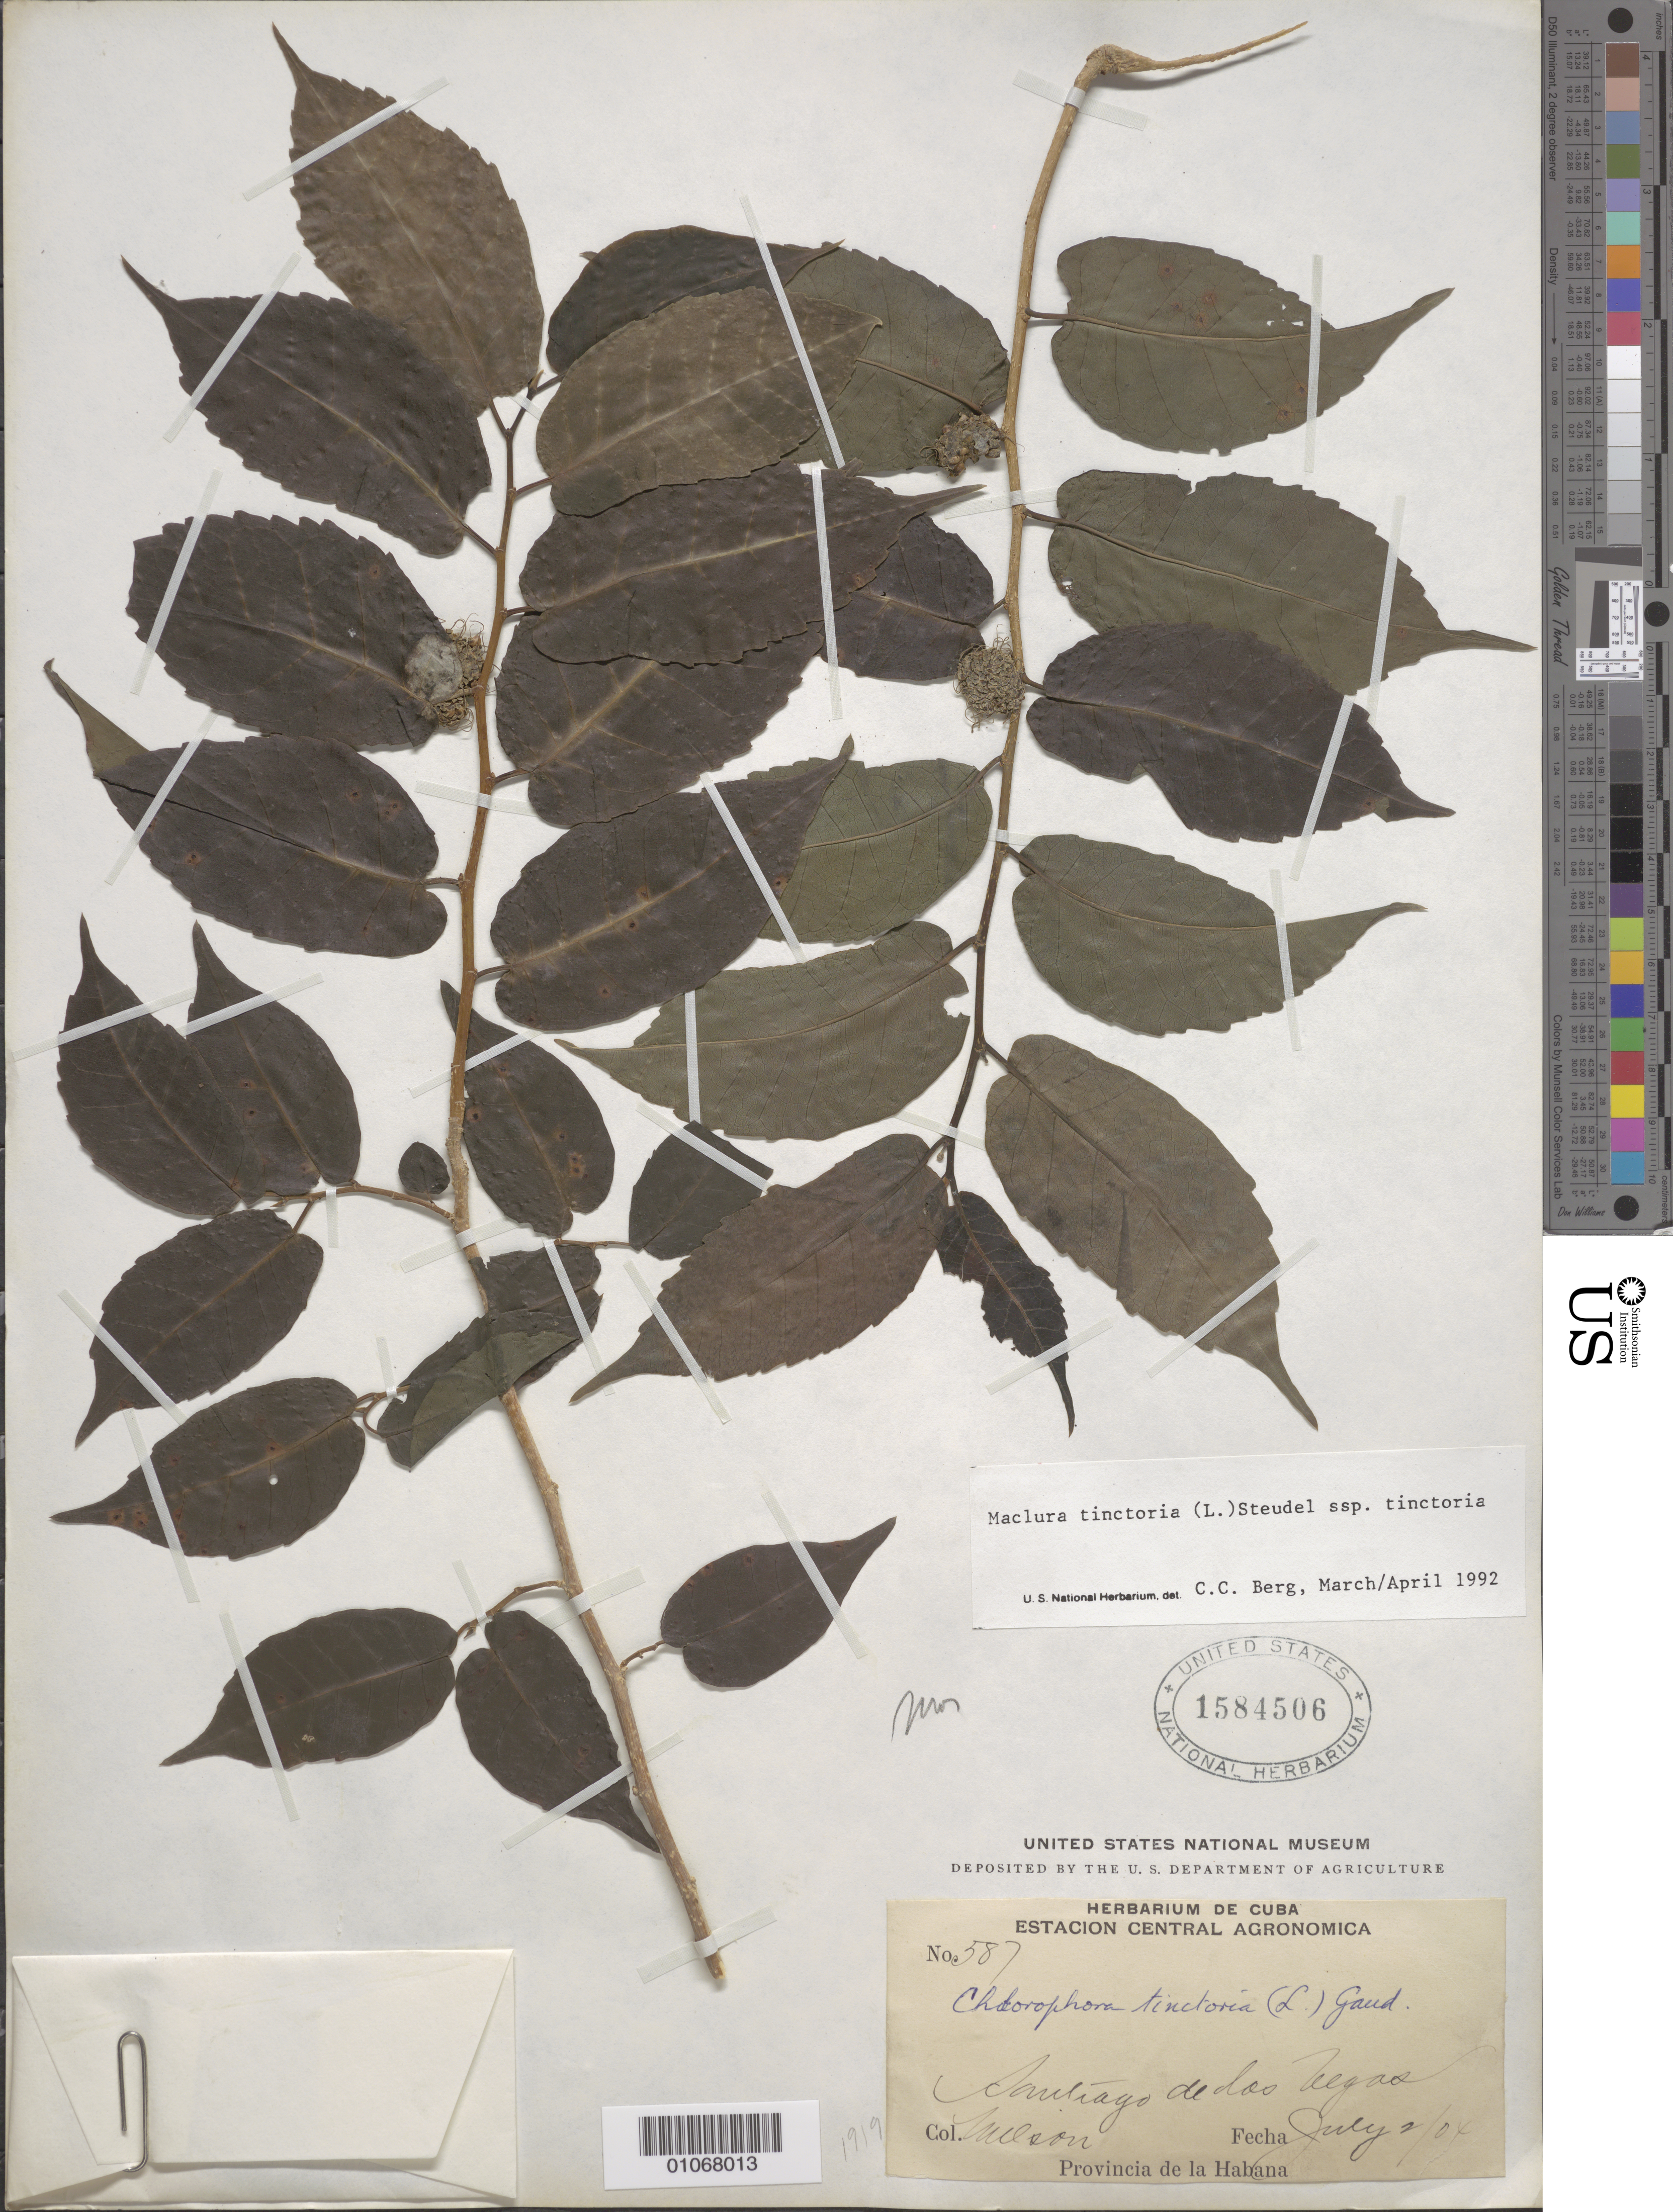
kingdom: Plantae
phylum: Tracheophyta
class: Magnoliopsida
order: Rosales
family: Moraceae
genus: Maclura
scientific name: Maclura tinctoria subsp. tinctoria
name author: (L.) D. Don ex Steud.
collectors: -- Wilson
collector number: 587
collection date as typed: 02 Jul 1904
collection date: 1904-07-02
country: Cuba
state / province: La Habana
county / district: Municipio Boyeros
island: Cuba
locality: Santiago de las Vegas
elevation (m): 97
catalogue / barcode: US 1584506